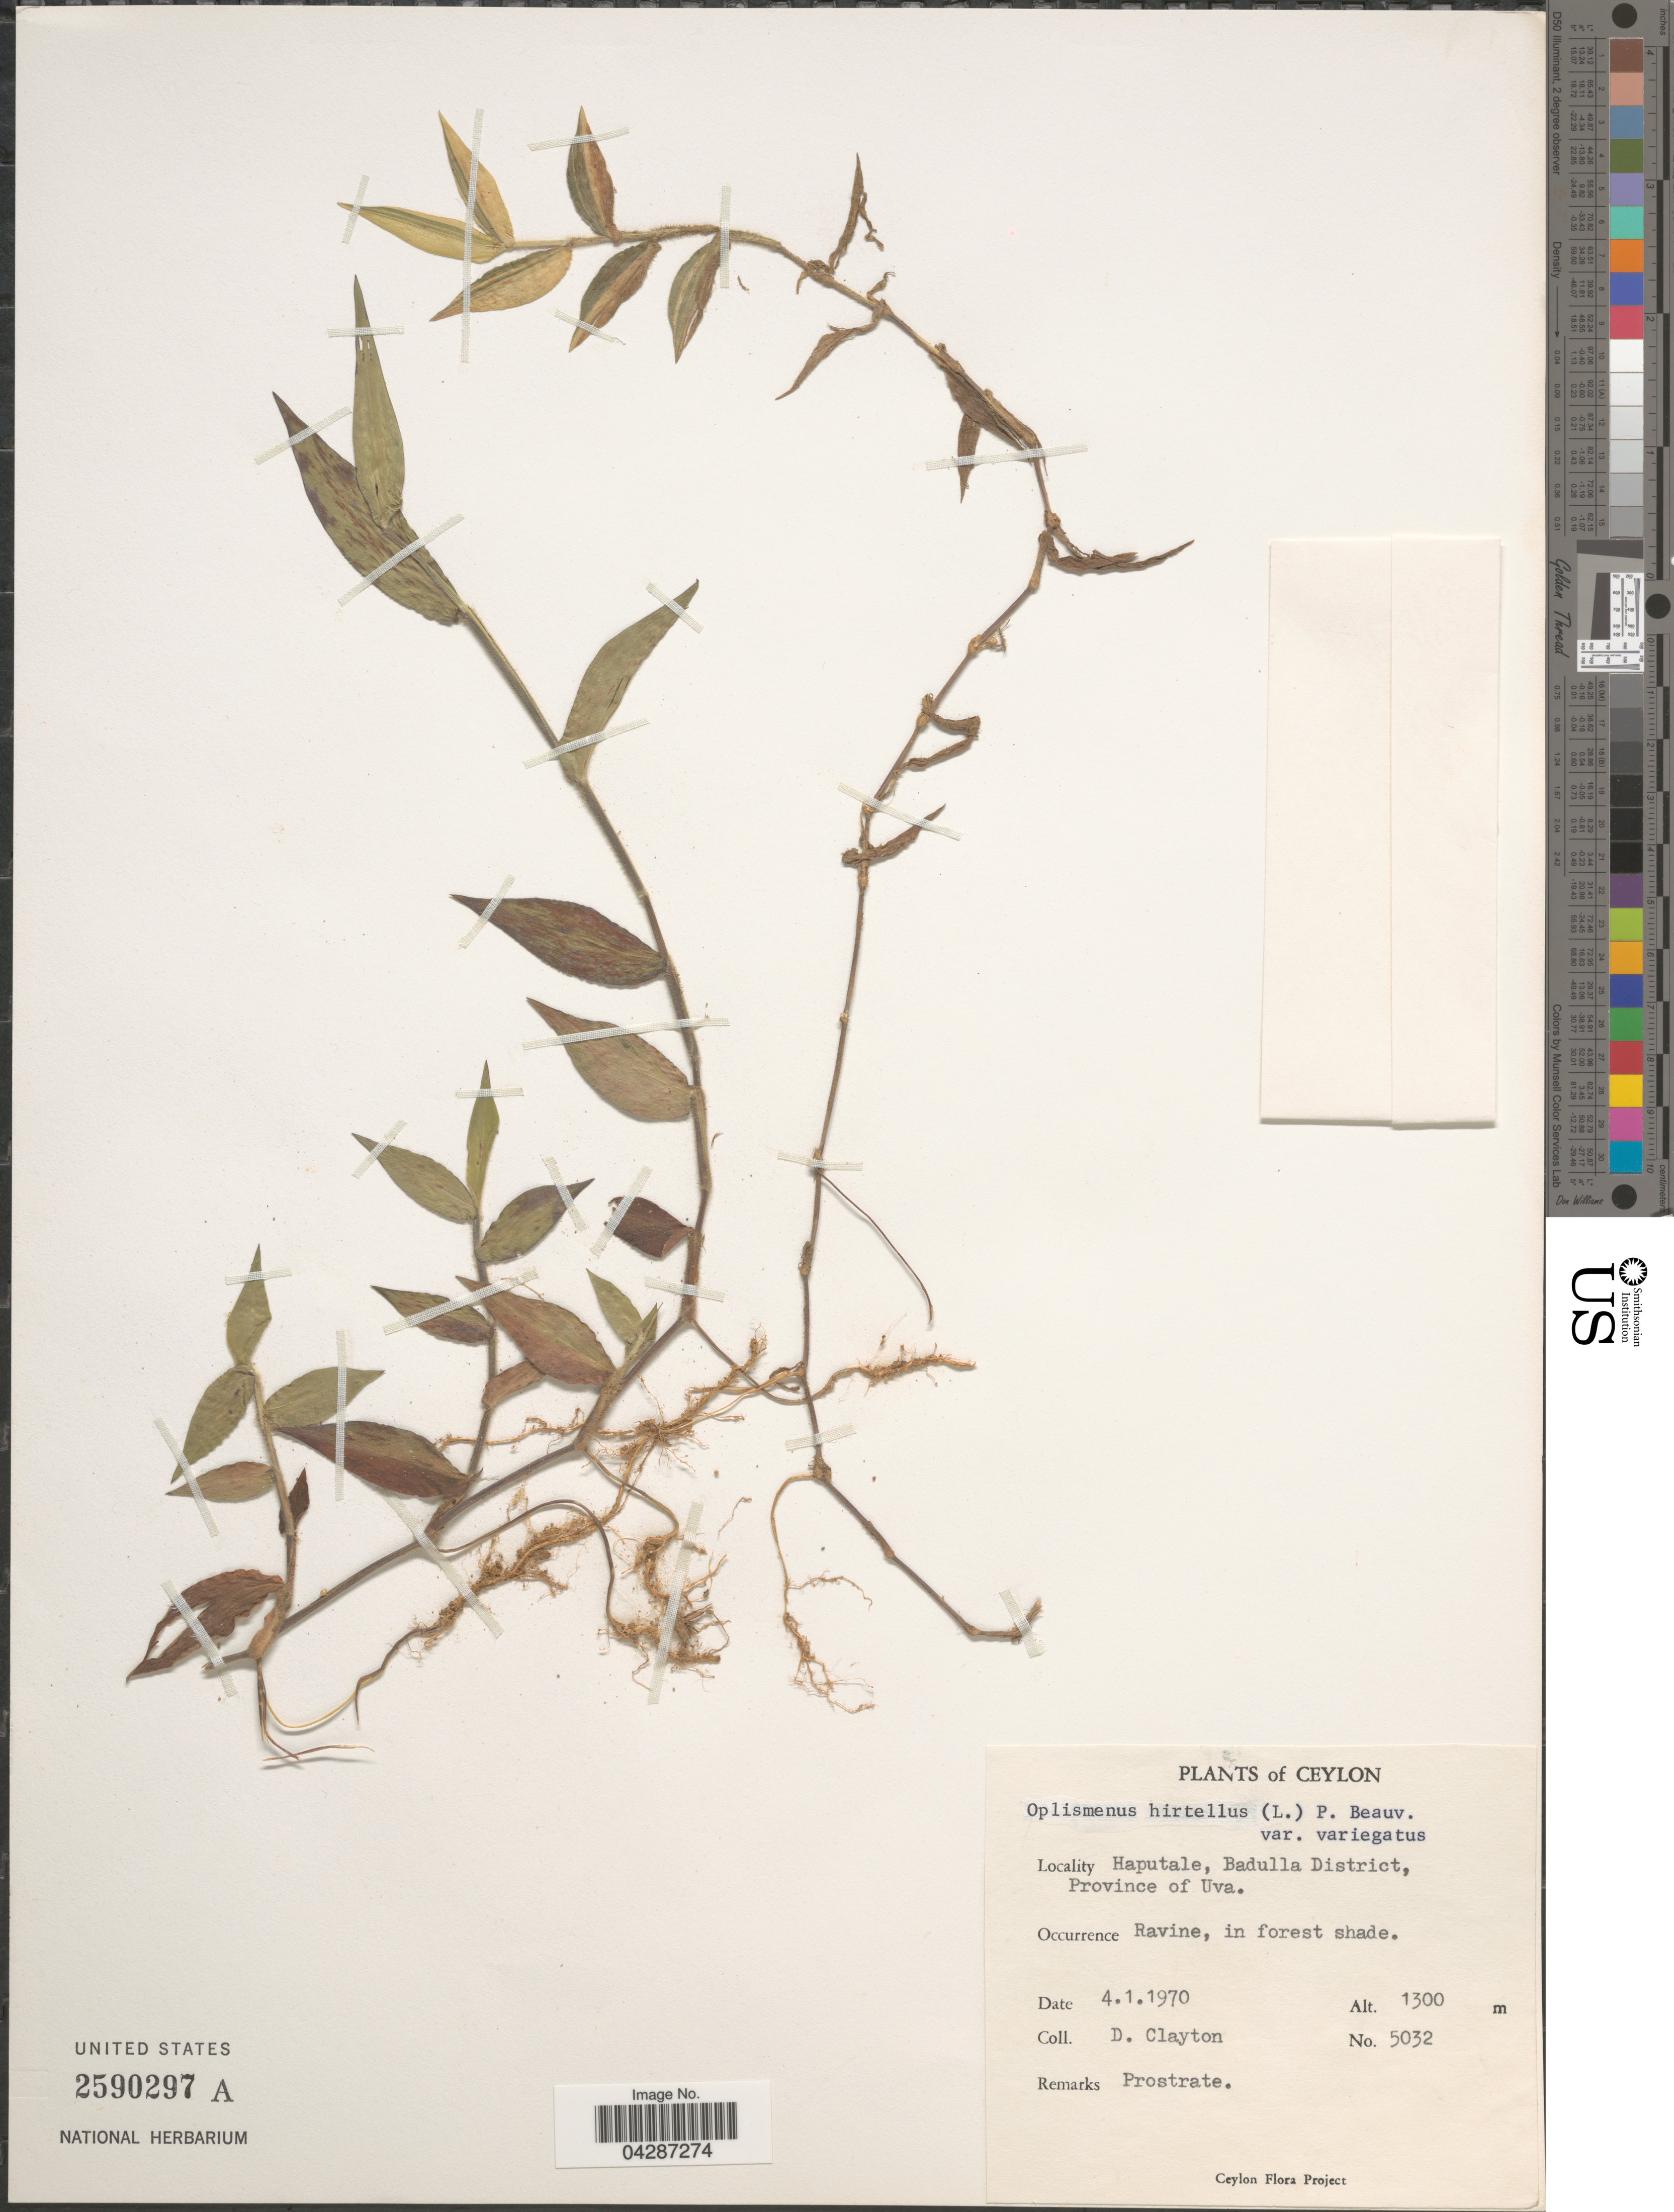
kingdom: Plantae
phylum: Tracheophyta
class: Liliopsida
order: Poales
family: Poaceae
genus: Oplismenus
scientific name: Oplismenus hirtellus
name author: (L.) P. Beauv.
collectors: D. Clayton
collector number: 5032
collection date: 1970-01-04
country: Sri Lanka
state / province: Uva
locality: Ceylon. Haputale, Badulla District. Ravine, in forest shade.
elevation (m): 1300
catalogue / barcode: US 2590297A